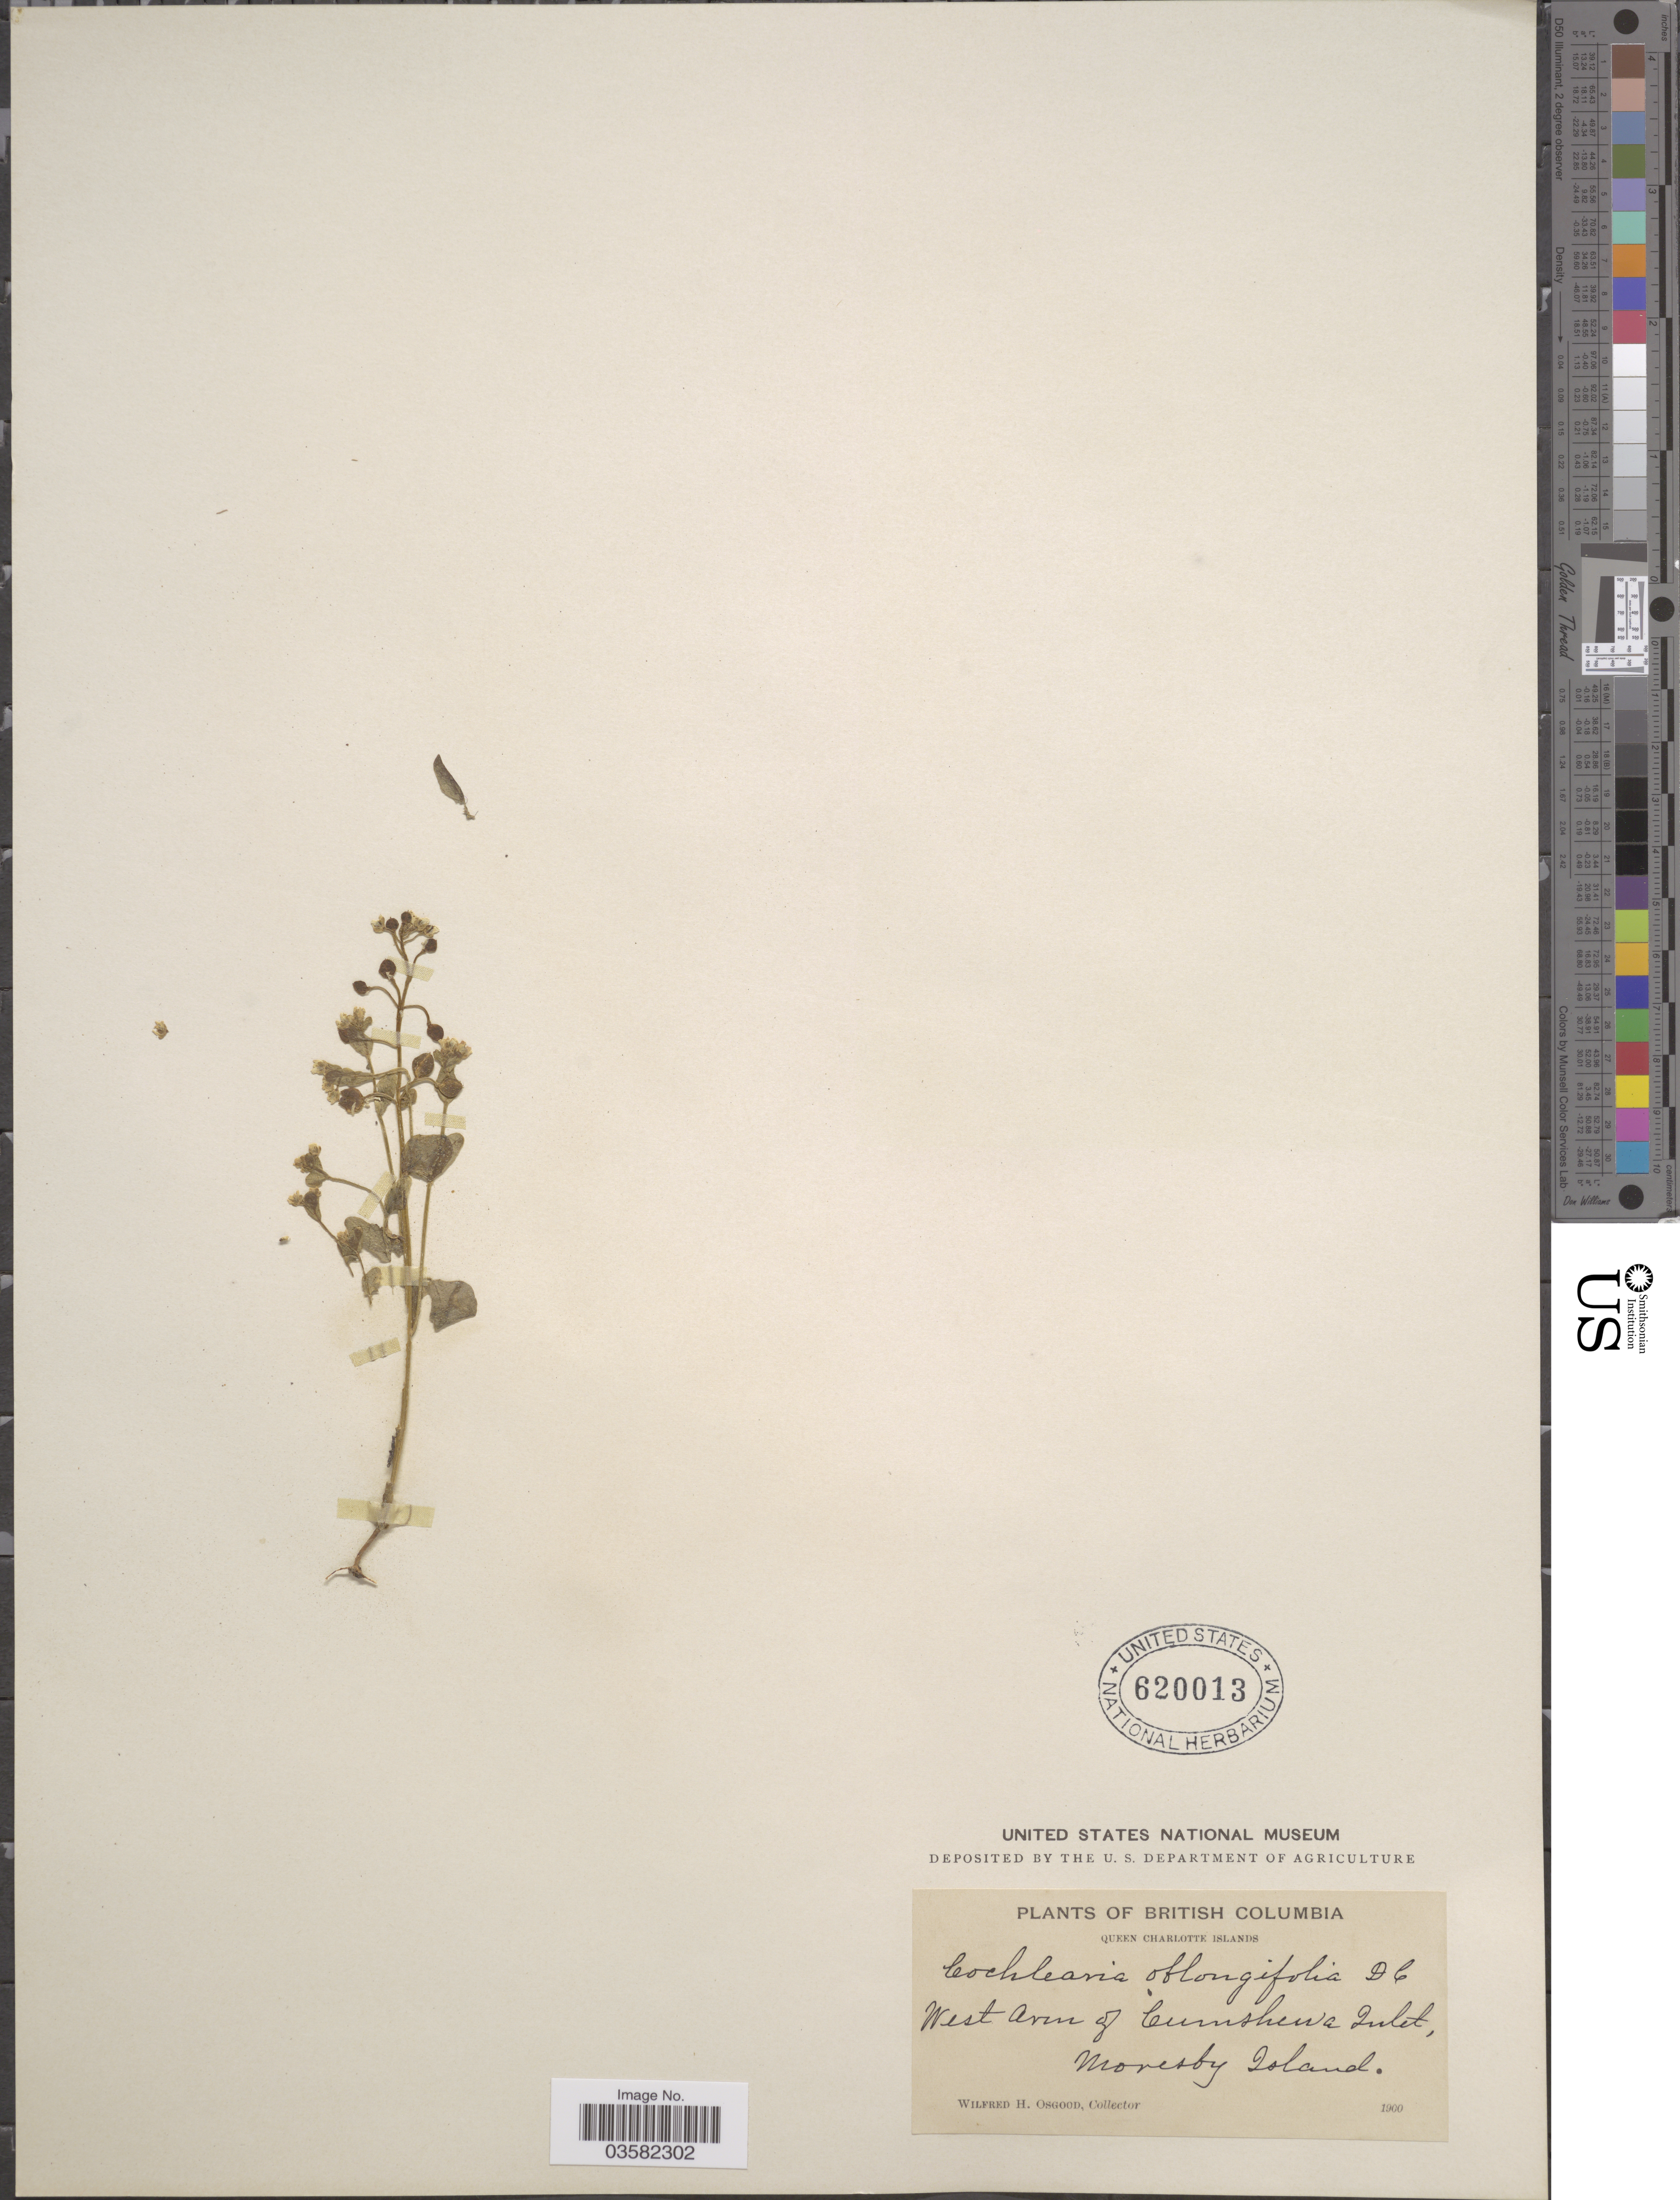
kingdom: Plantae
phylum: Tracheophyta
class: Magnoliopsida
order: Brassicales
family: Brassicaceae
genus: Cochlearia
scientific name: Cochlearia officinalis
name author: L.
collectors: W. Osgood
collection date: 1900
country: Canada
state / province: British Columbia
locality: Queen Charlotte Islands. West Aven of Cumshewa Inlet, Moresby Island.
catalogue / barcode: US 620013